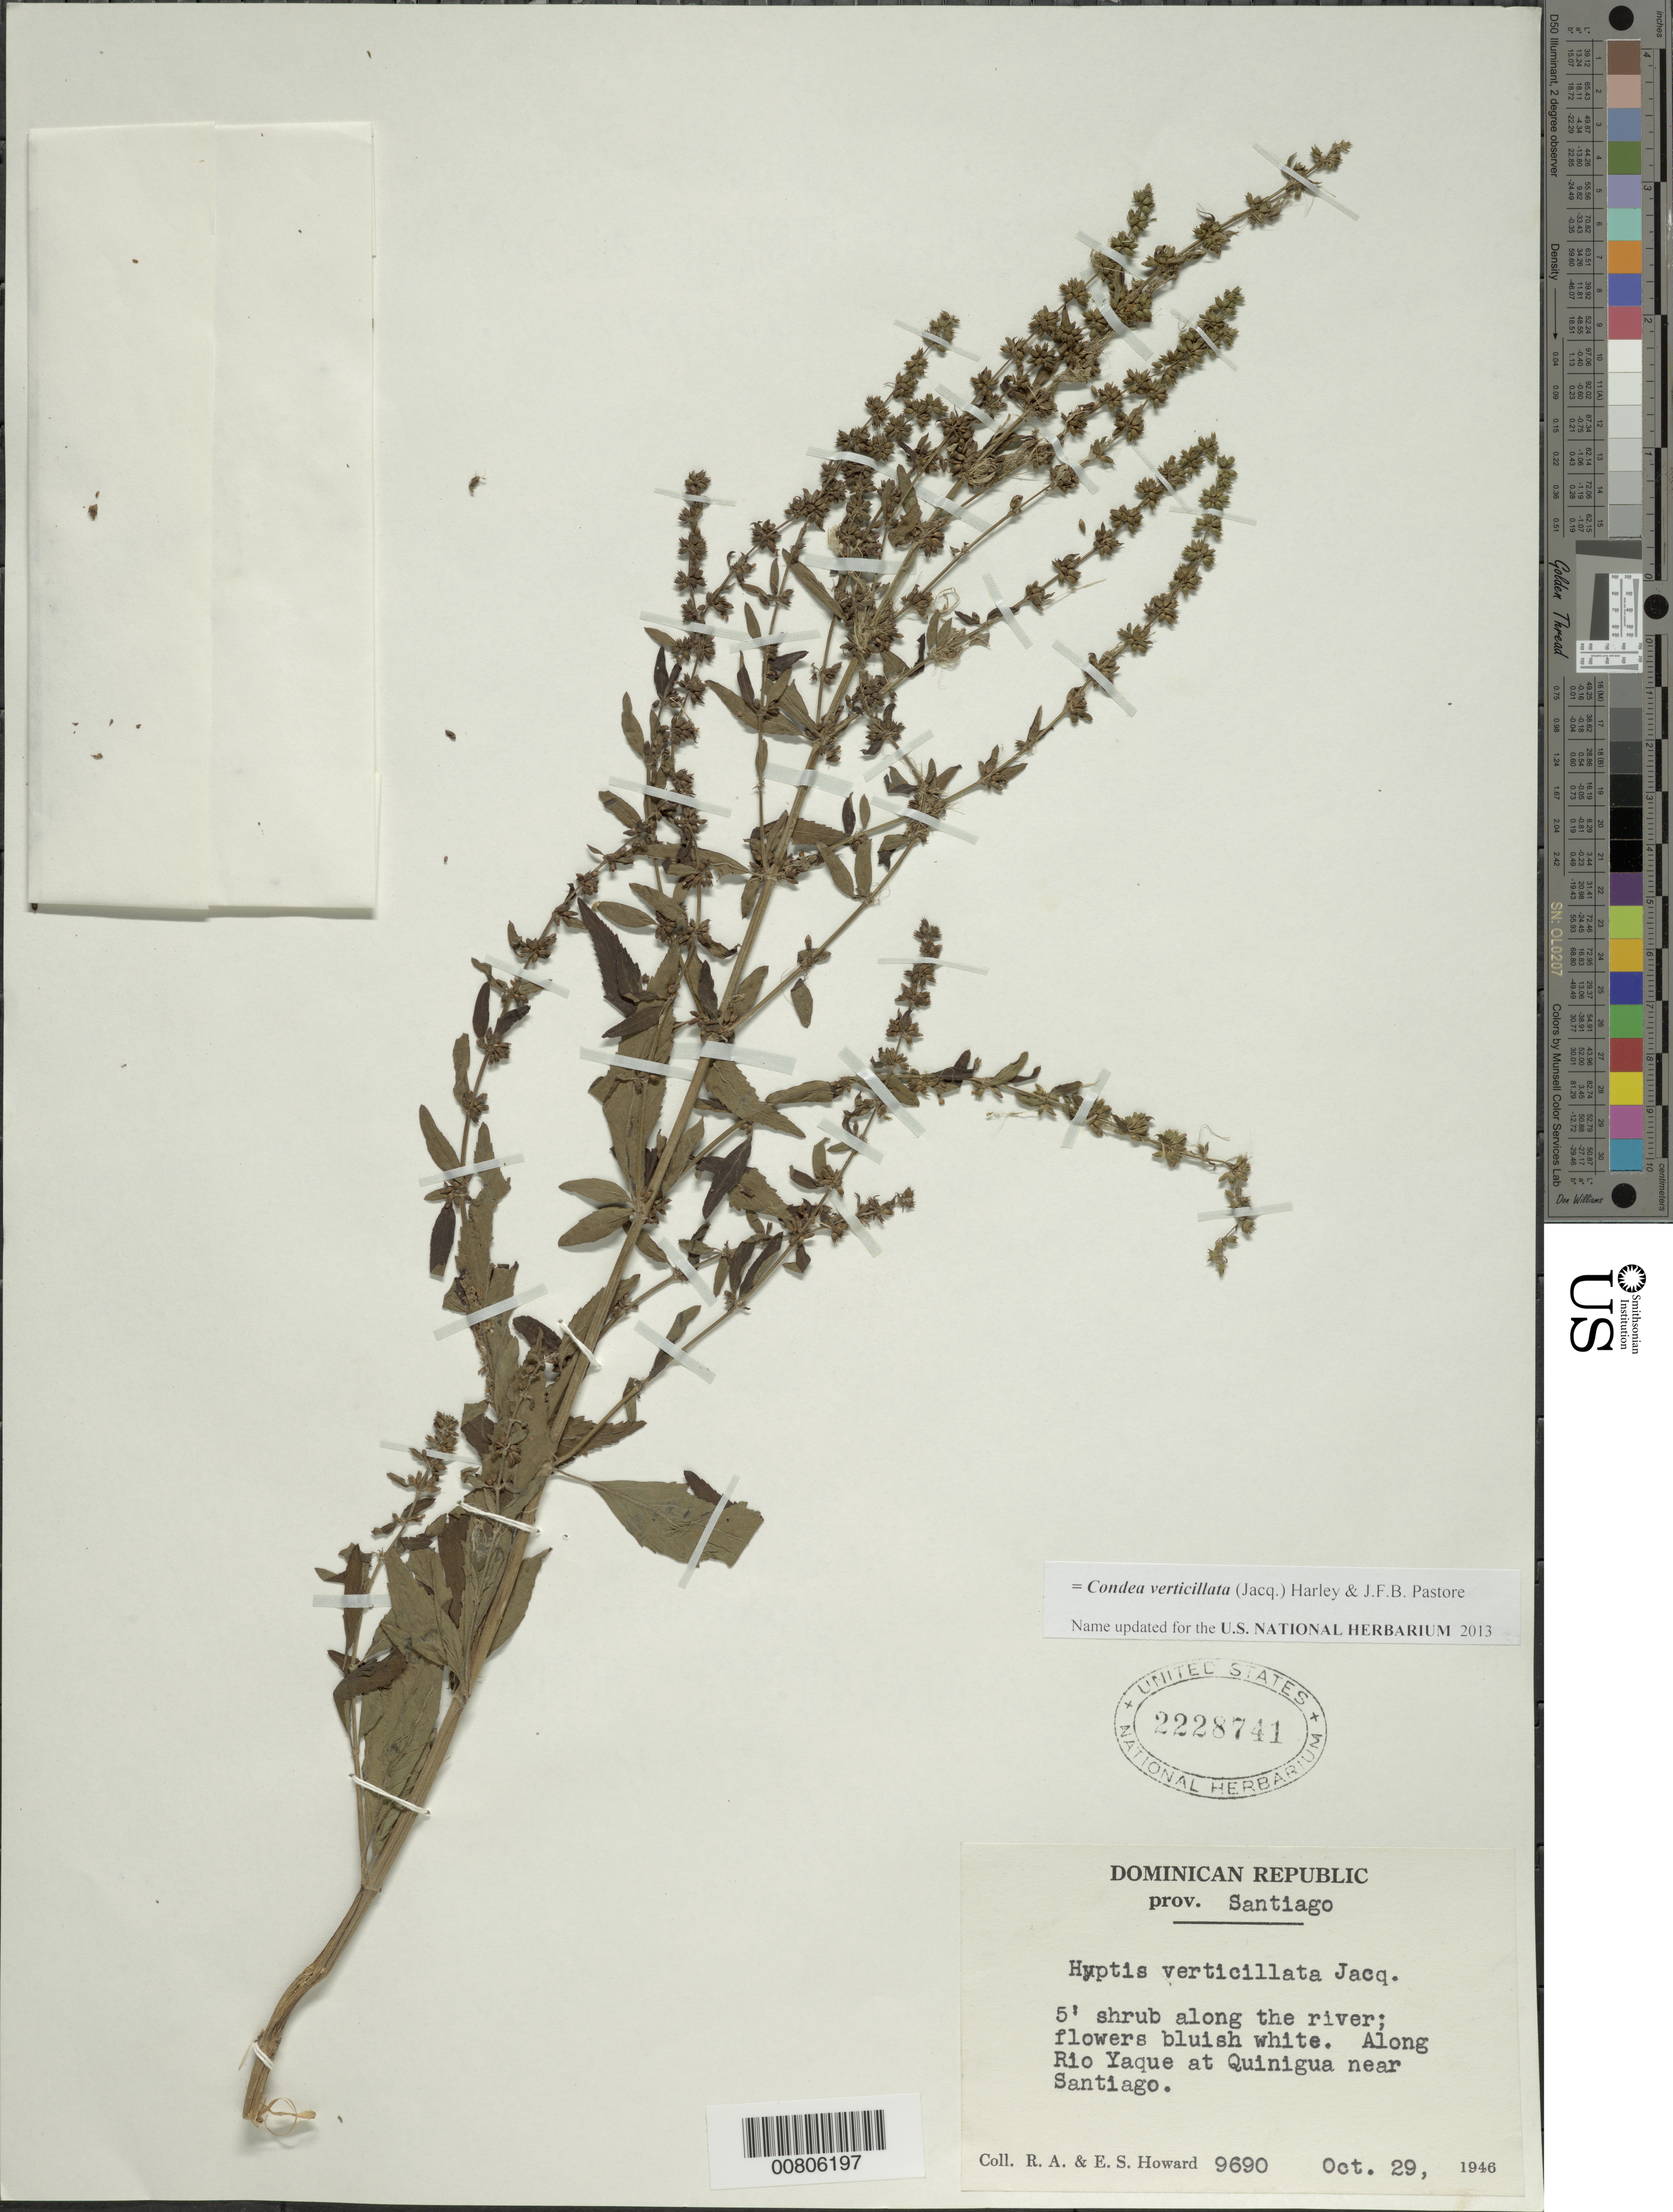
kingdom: Plantae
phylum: Tracheophyta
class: Magnoliopsida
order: Lamiales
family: Lamiaceae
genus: Condea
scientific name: Condea verticillata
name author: (Jacq.) Harley & J.F.B. Pastore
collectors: R. A. Howard & E. S. Howard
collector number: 9690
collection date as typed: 29 Oct 1946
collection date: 1946-10-29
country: Dominican Republic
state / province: Santiago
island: Hispaniola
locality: Along Rio Yaque at Quinigua near Santiago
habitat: Along river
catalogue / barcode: US 2228741